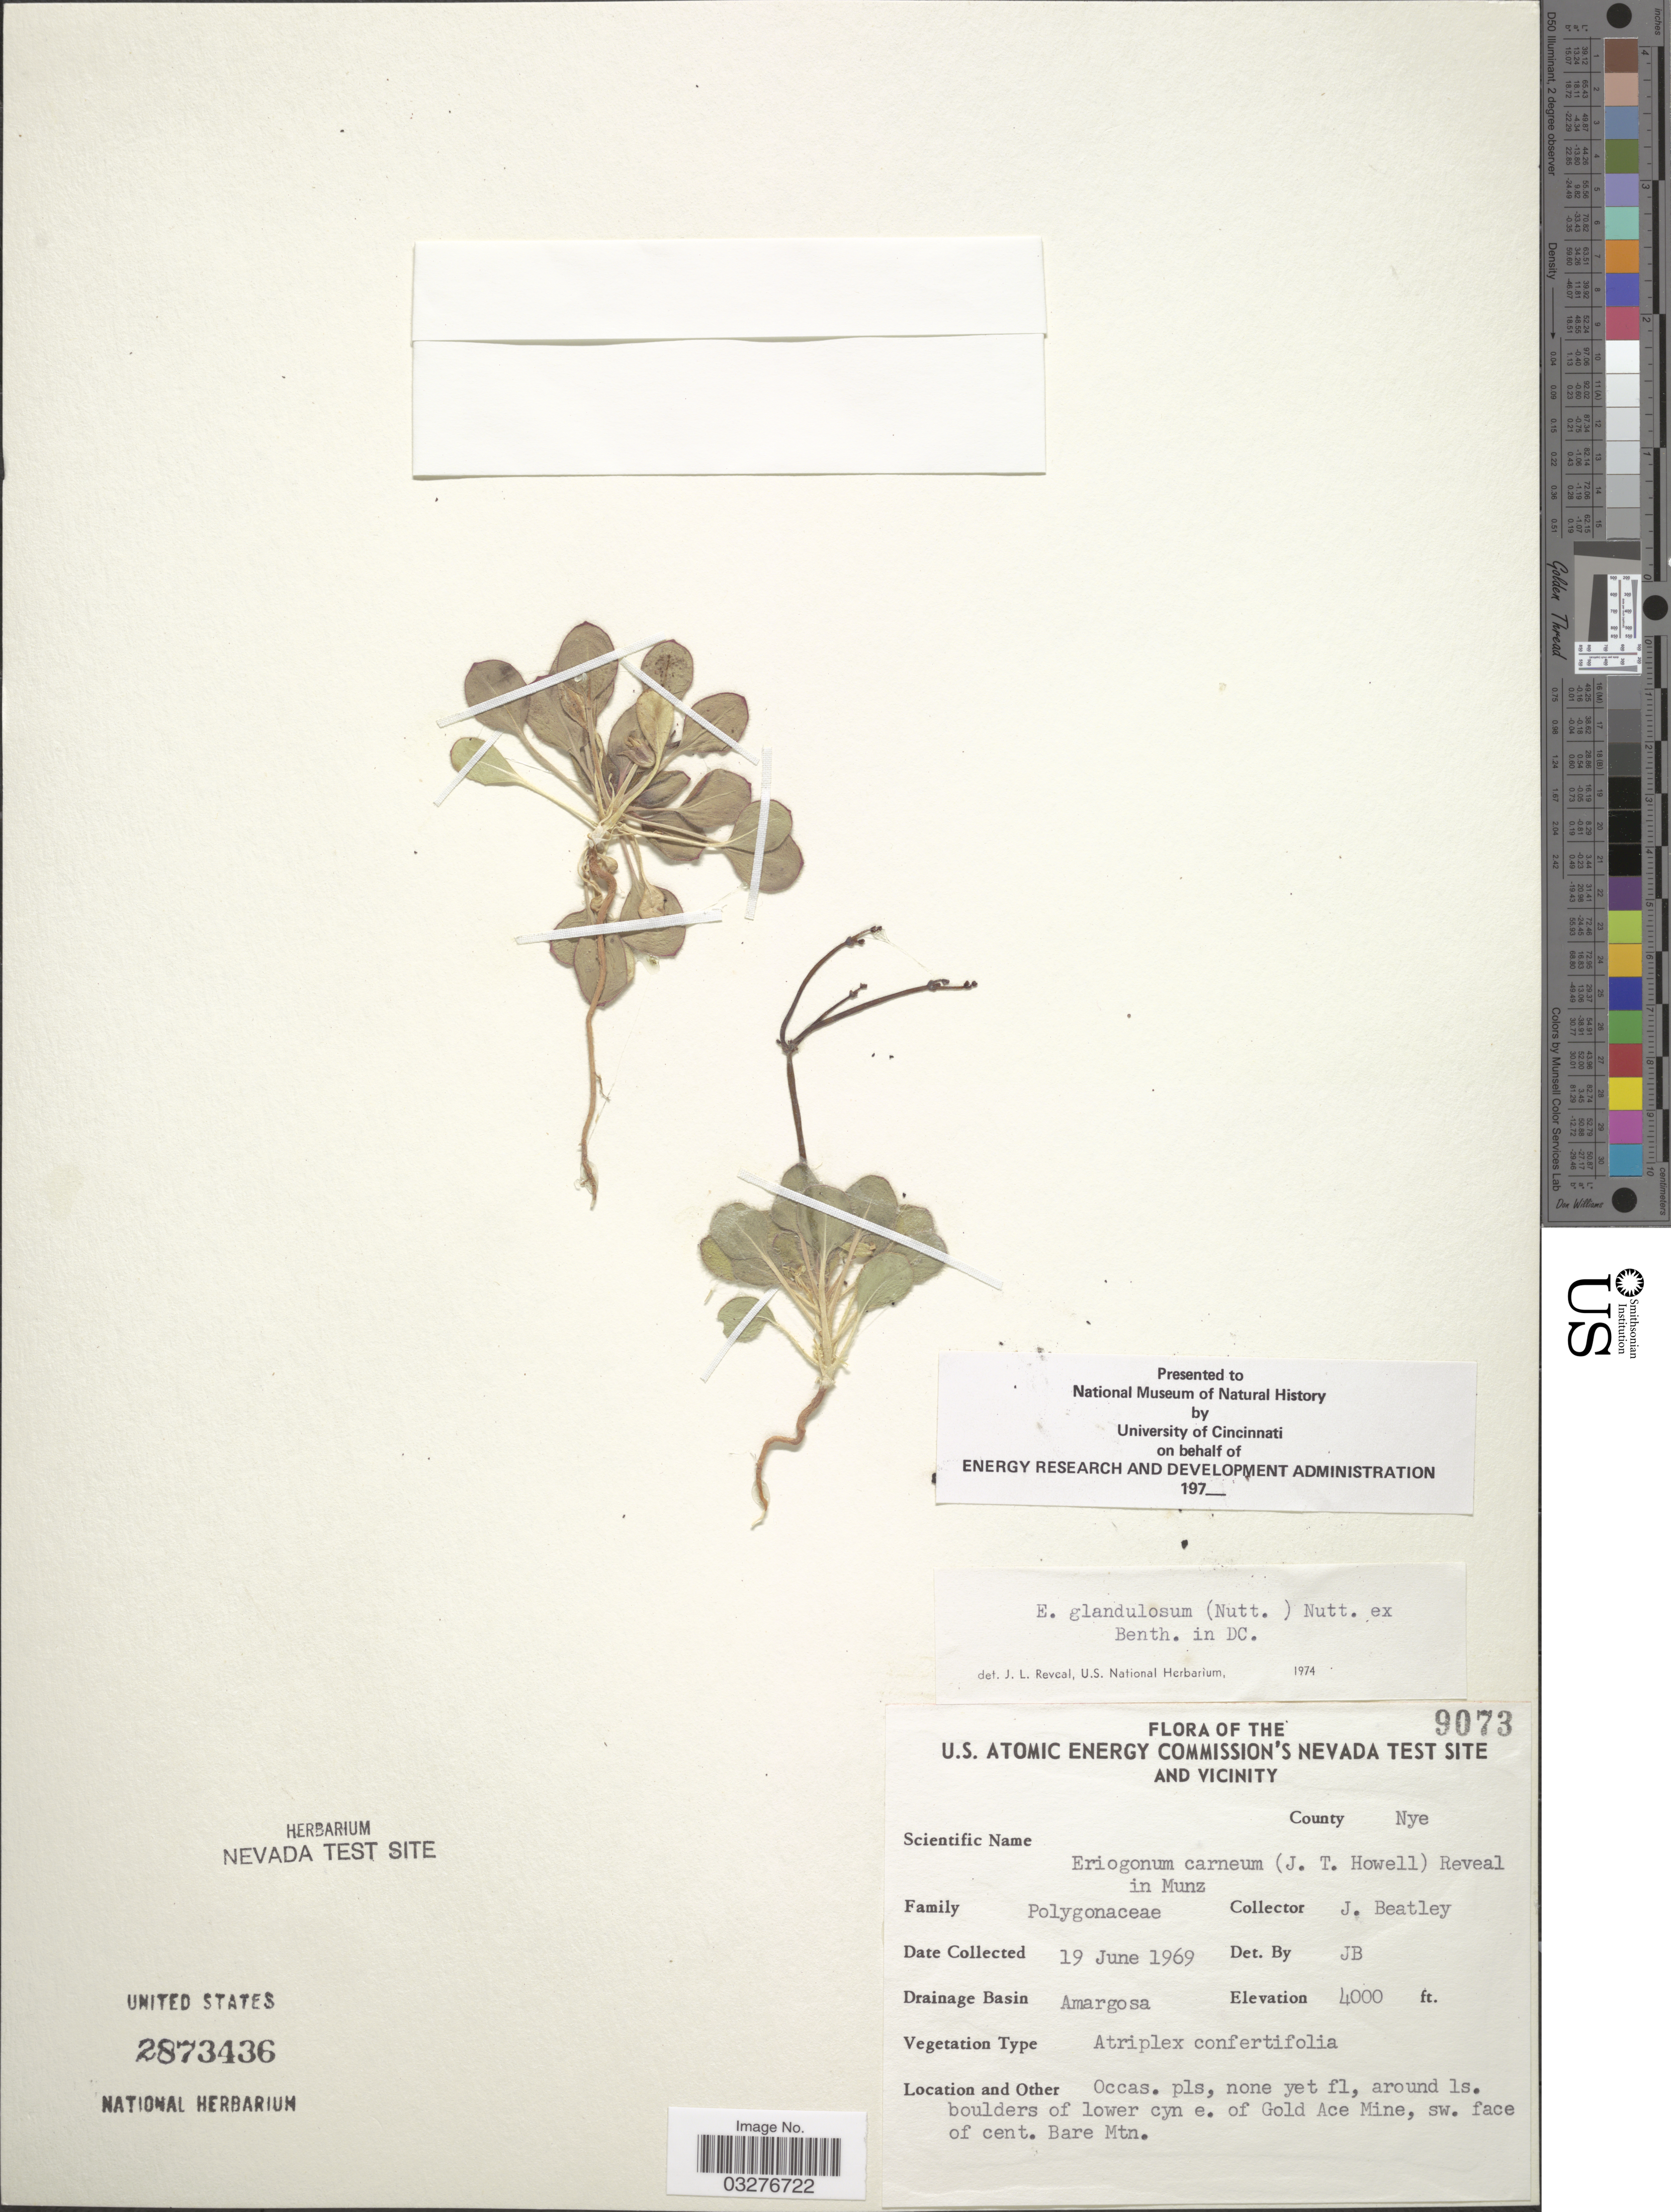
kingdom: Plantae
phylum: Tracheophyta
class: Magnoliopsida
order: Caryophyllales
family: Polygonaceae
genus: Eriogonum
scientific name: Eriogonum glandulosum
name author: (Nutt.) Nutt. ex Benth.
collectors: J. C. Beatley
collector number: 9073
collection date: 1969-06-19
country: United States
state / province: Nevada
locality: U. S. Atomic Energy Commission's Nevada Test Site and Vicinity. County Nye. Drainage Basin Amargosa. Around Is. boulders of lower cyn e. of Gold Ace Mine, sw. face of cent. Bare Mtn.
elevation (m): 1219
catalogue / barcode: US 2873436